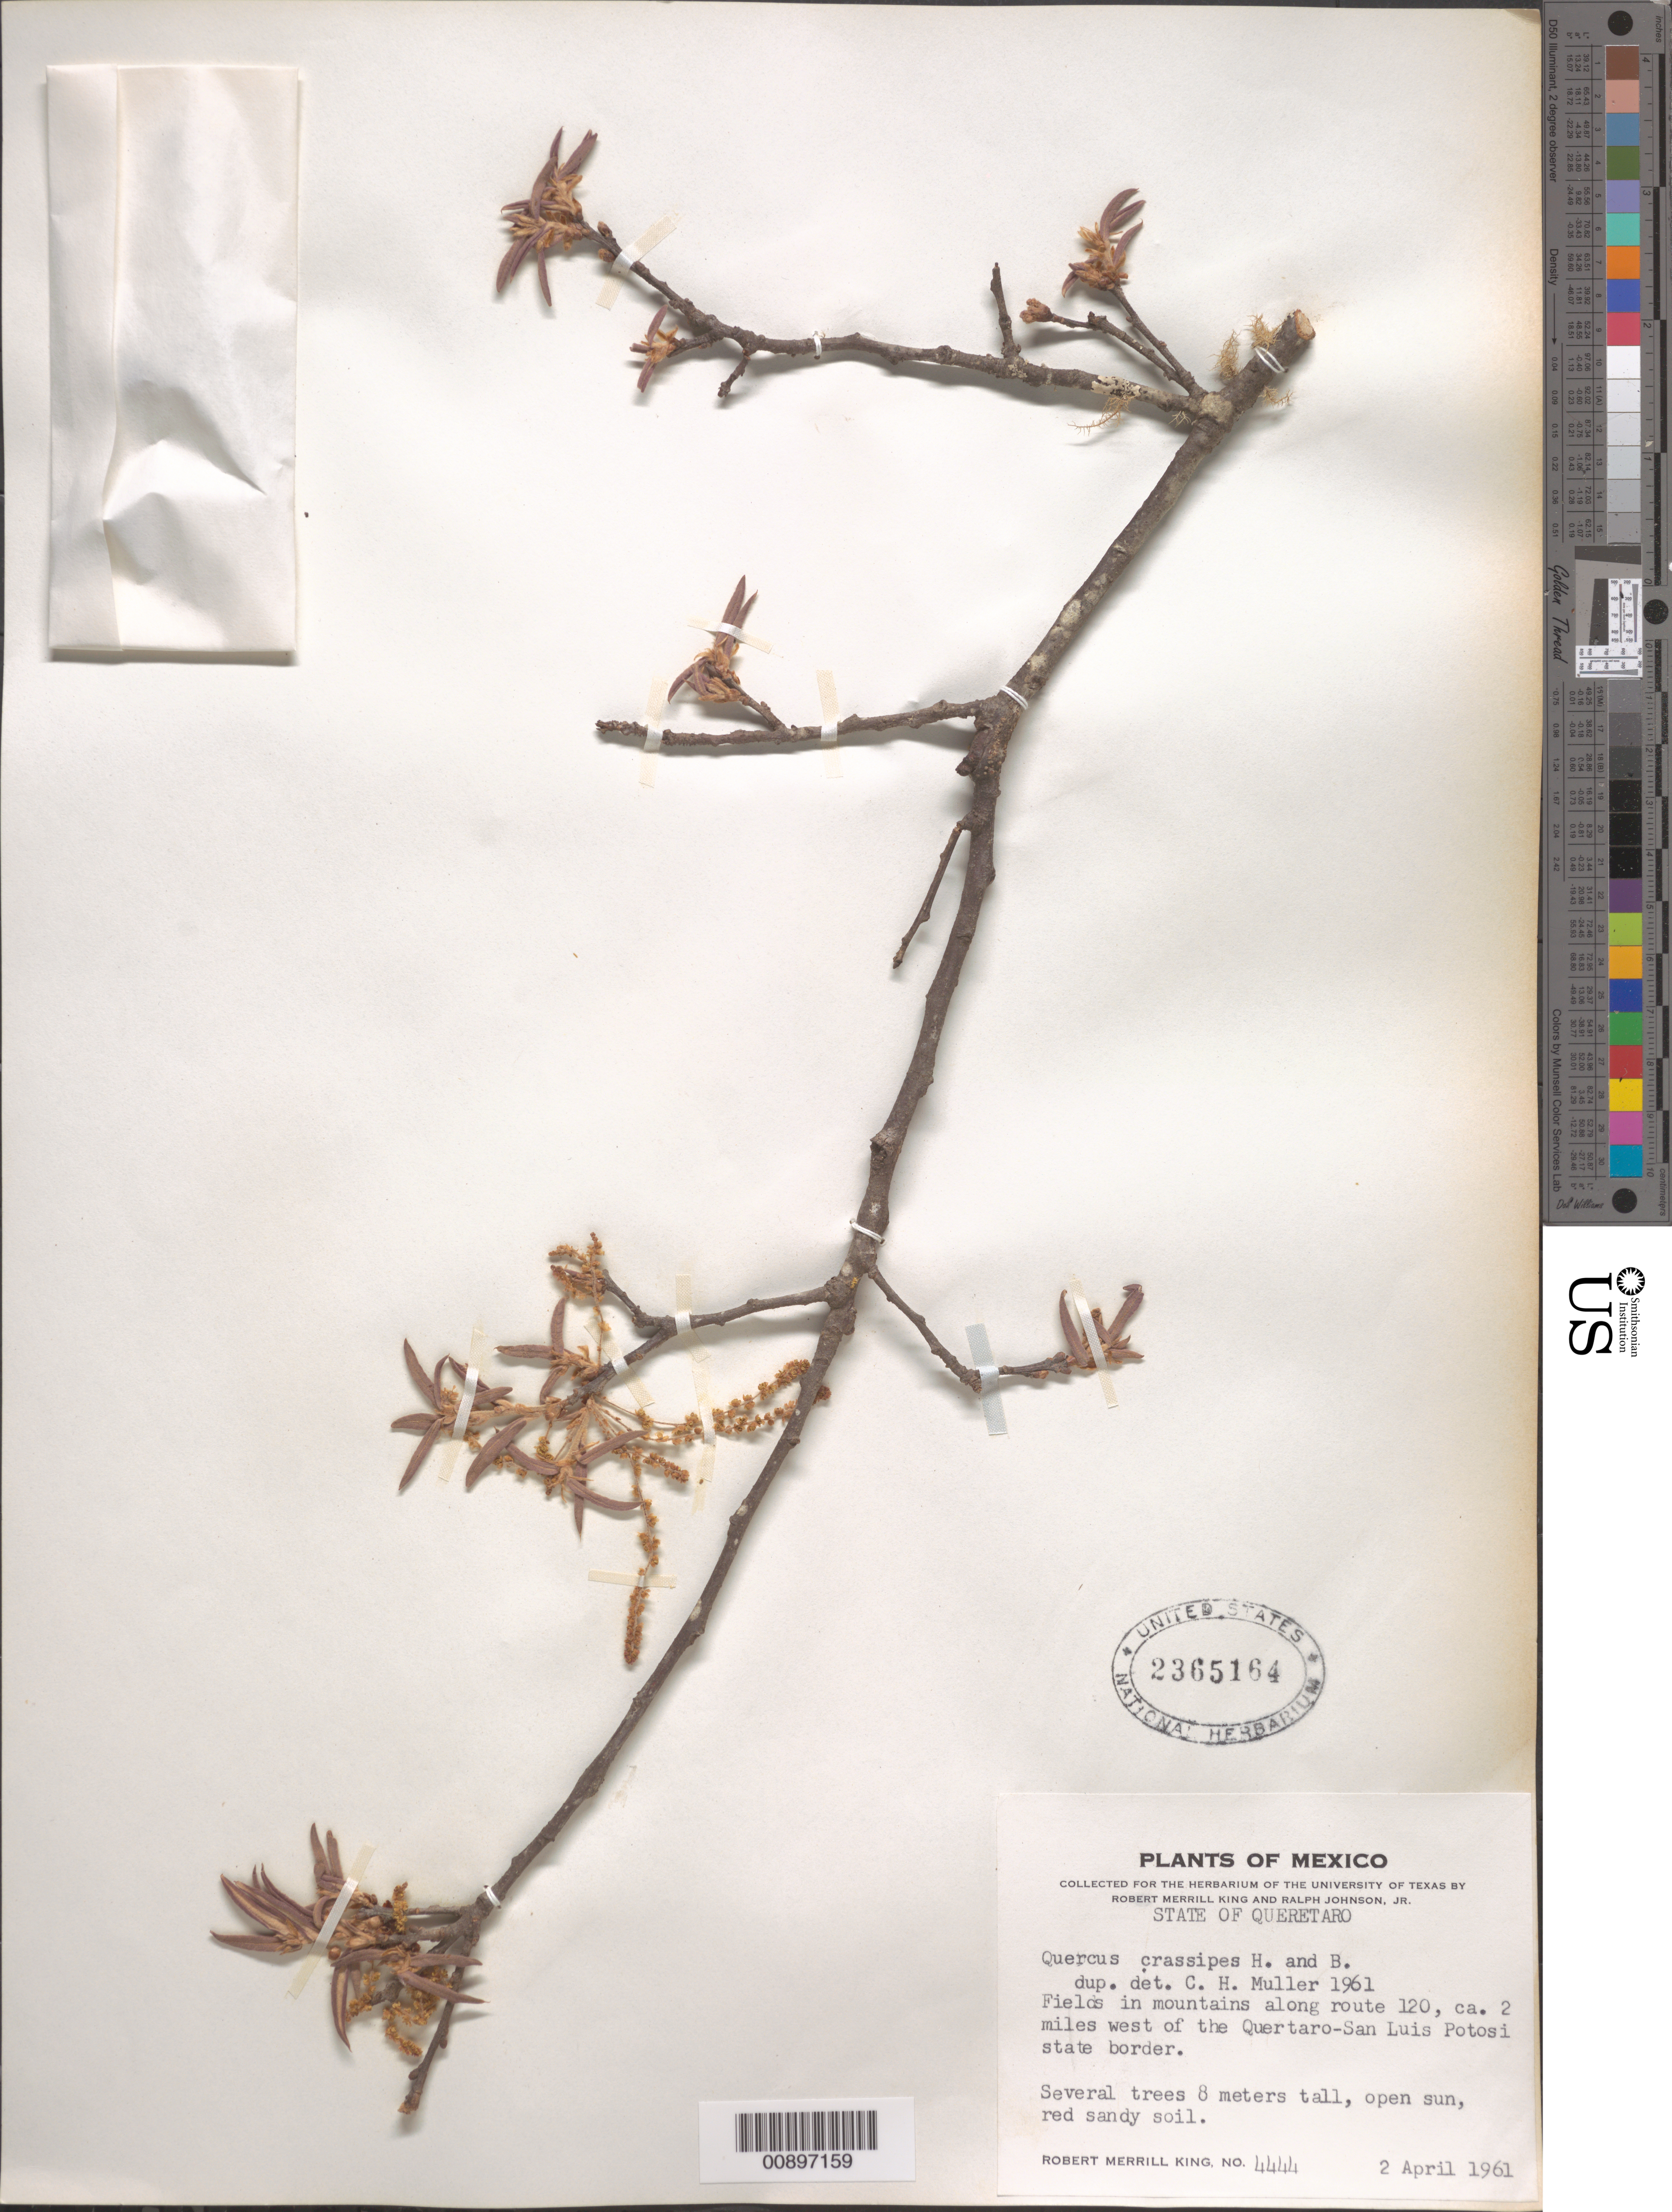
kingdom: Plantae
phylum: Tracheophyta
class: Magnoliopsida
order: Fagales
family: Fagaceae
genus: Quercus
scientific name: Quercus crassipes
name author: Humb. & Bonpl.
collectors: R. M. King & R. Johnson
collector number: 4444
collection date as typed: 02 Apr 1961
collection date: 1961-04-02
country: Mexico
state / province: Querétaro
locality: Along route 120, ca. 2 miles west of the Querétaro - San Luis Potosí state border.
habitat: Fields in mountains, open sun, red sandy soil.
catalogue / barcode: US 2365164